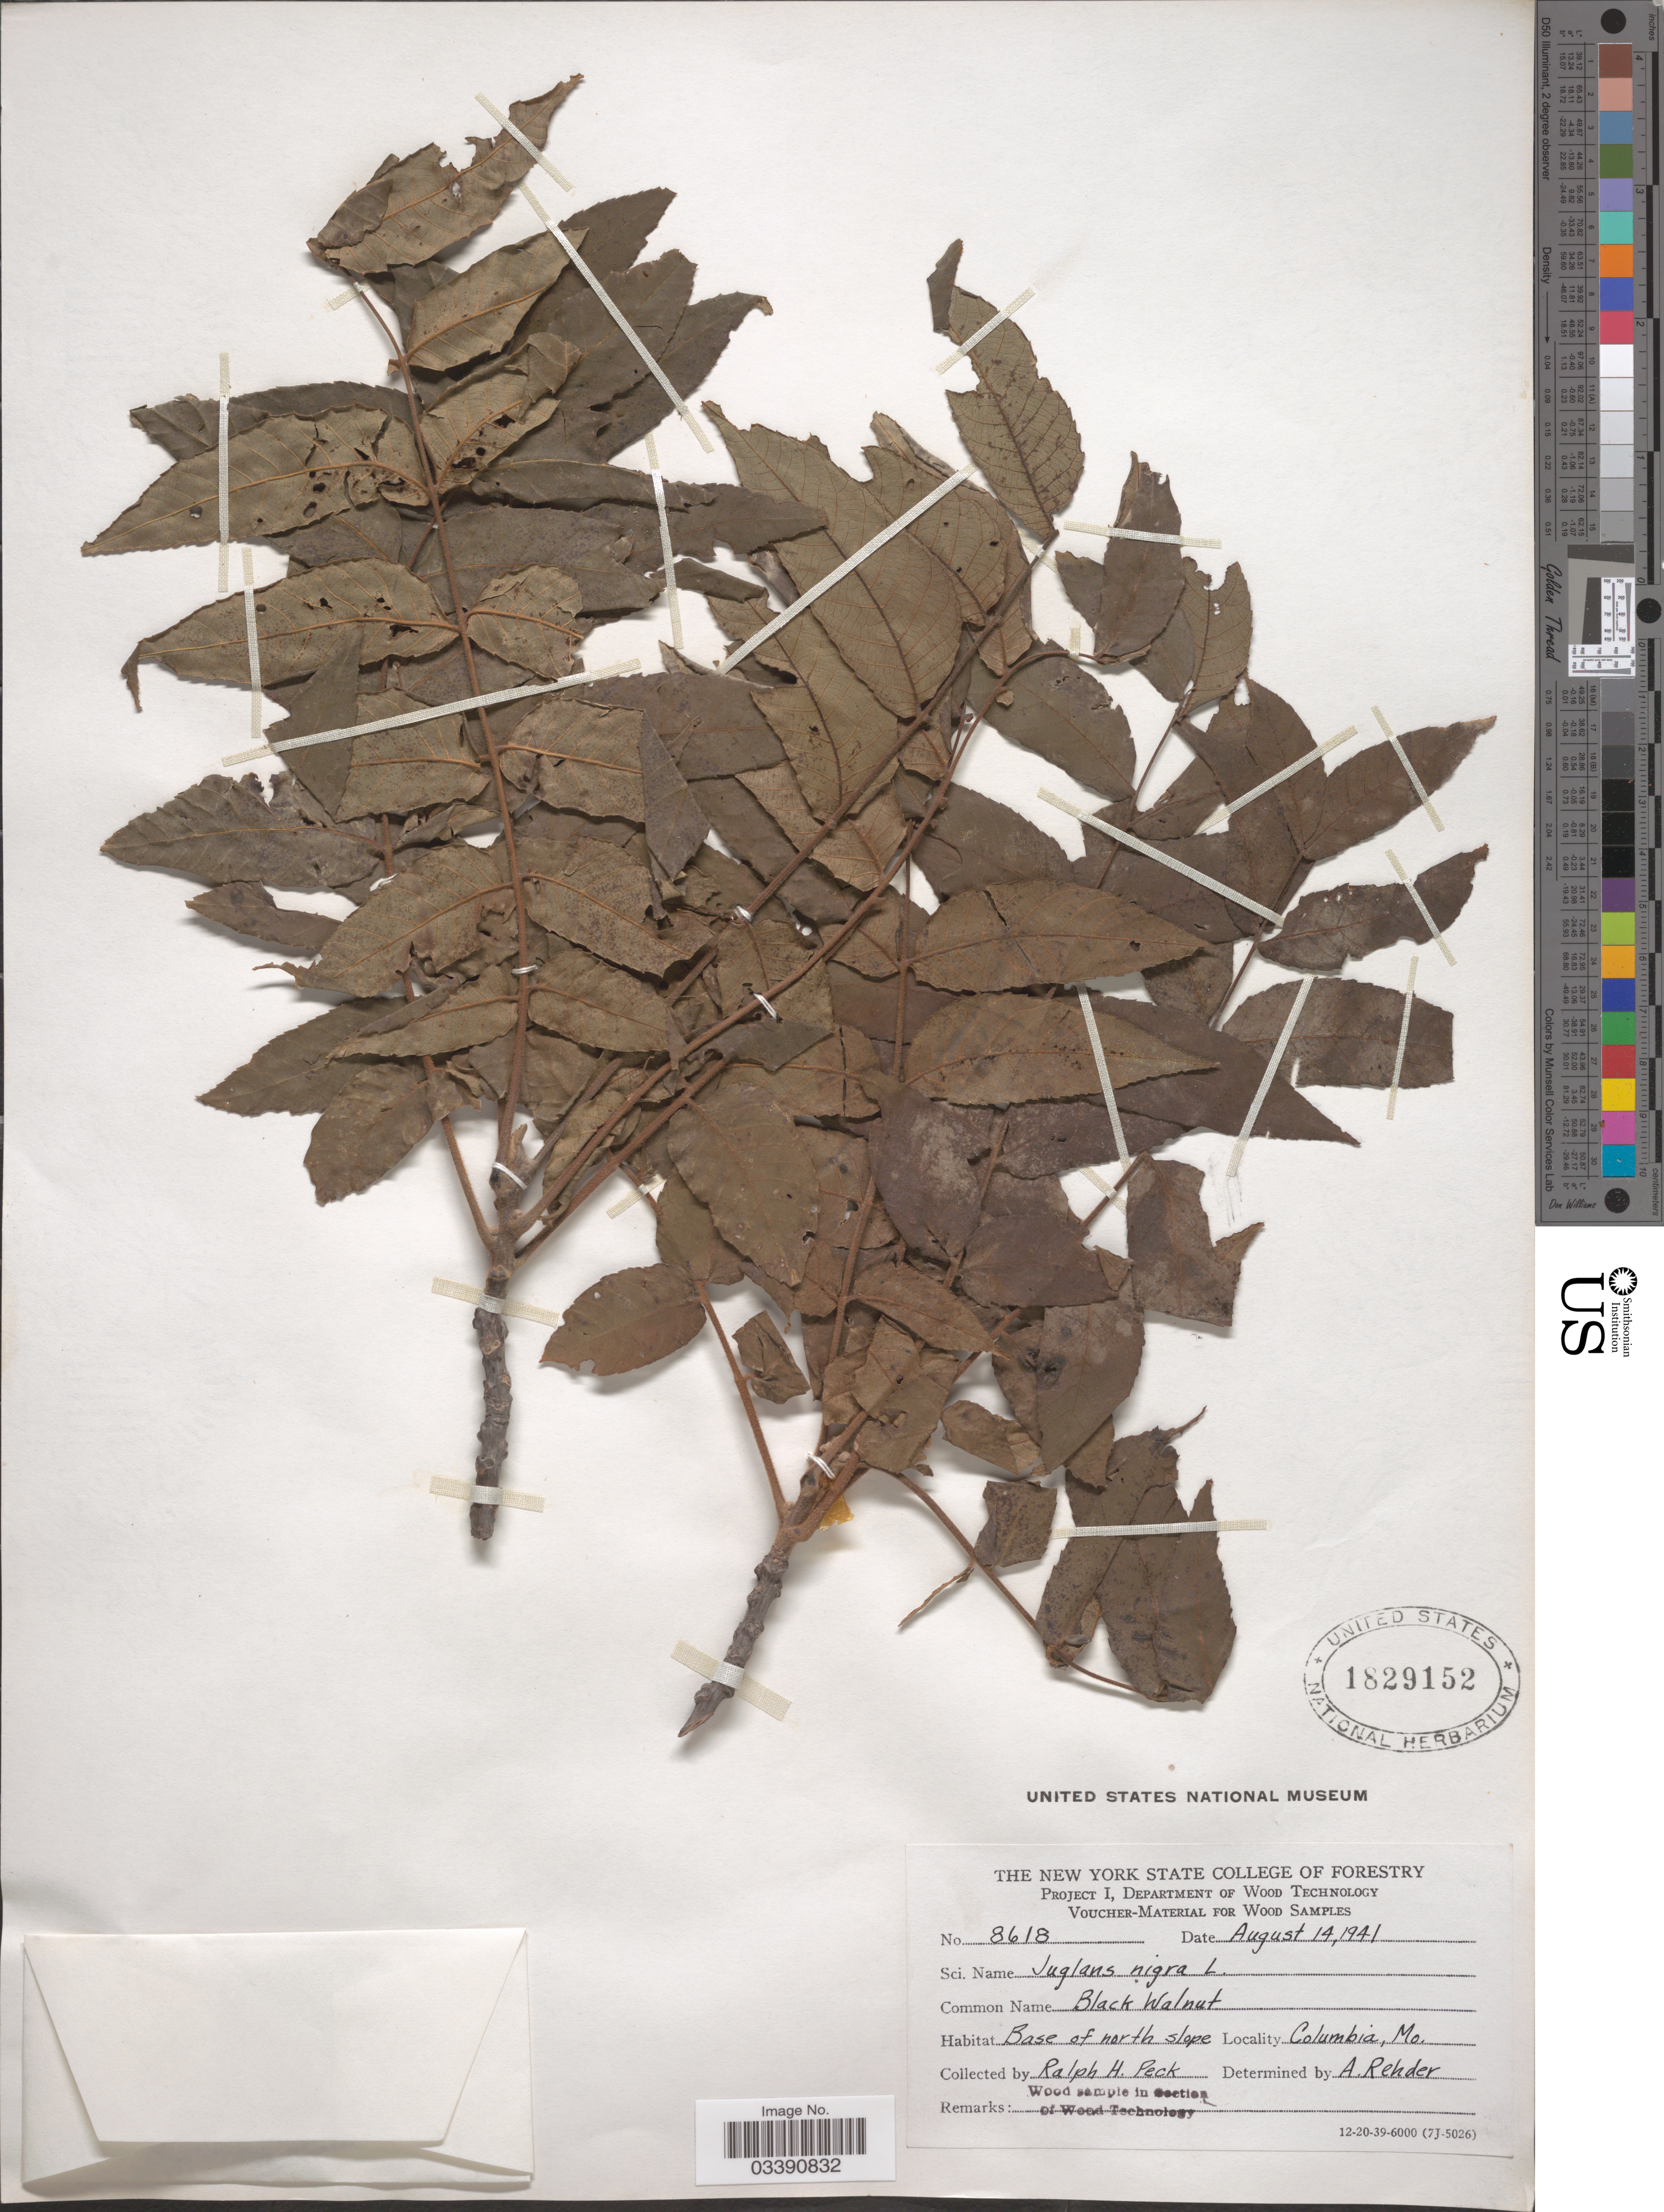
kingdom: Plantae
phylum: Tracheophyta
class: Magnoliopsida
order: Fagales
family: Juglandaceae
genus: Juglans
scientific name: Juglans nigra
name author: L.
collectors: R. Peck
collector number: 8618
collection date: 1941-08-14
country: United States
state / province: Missouri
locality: Base of north slope. Columbia.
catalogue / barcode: US 1829152